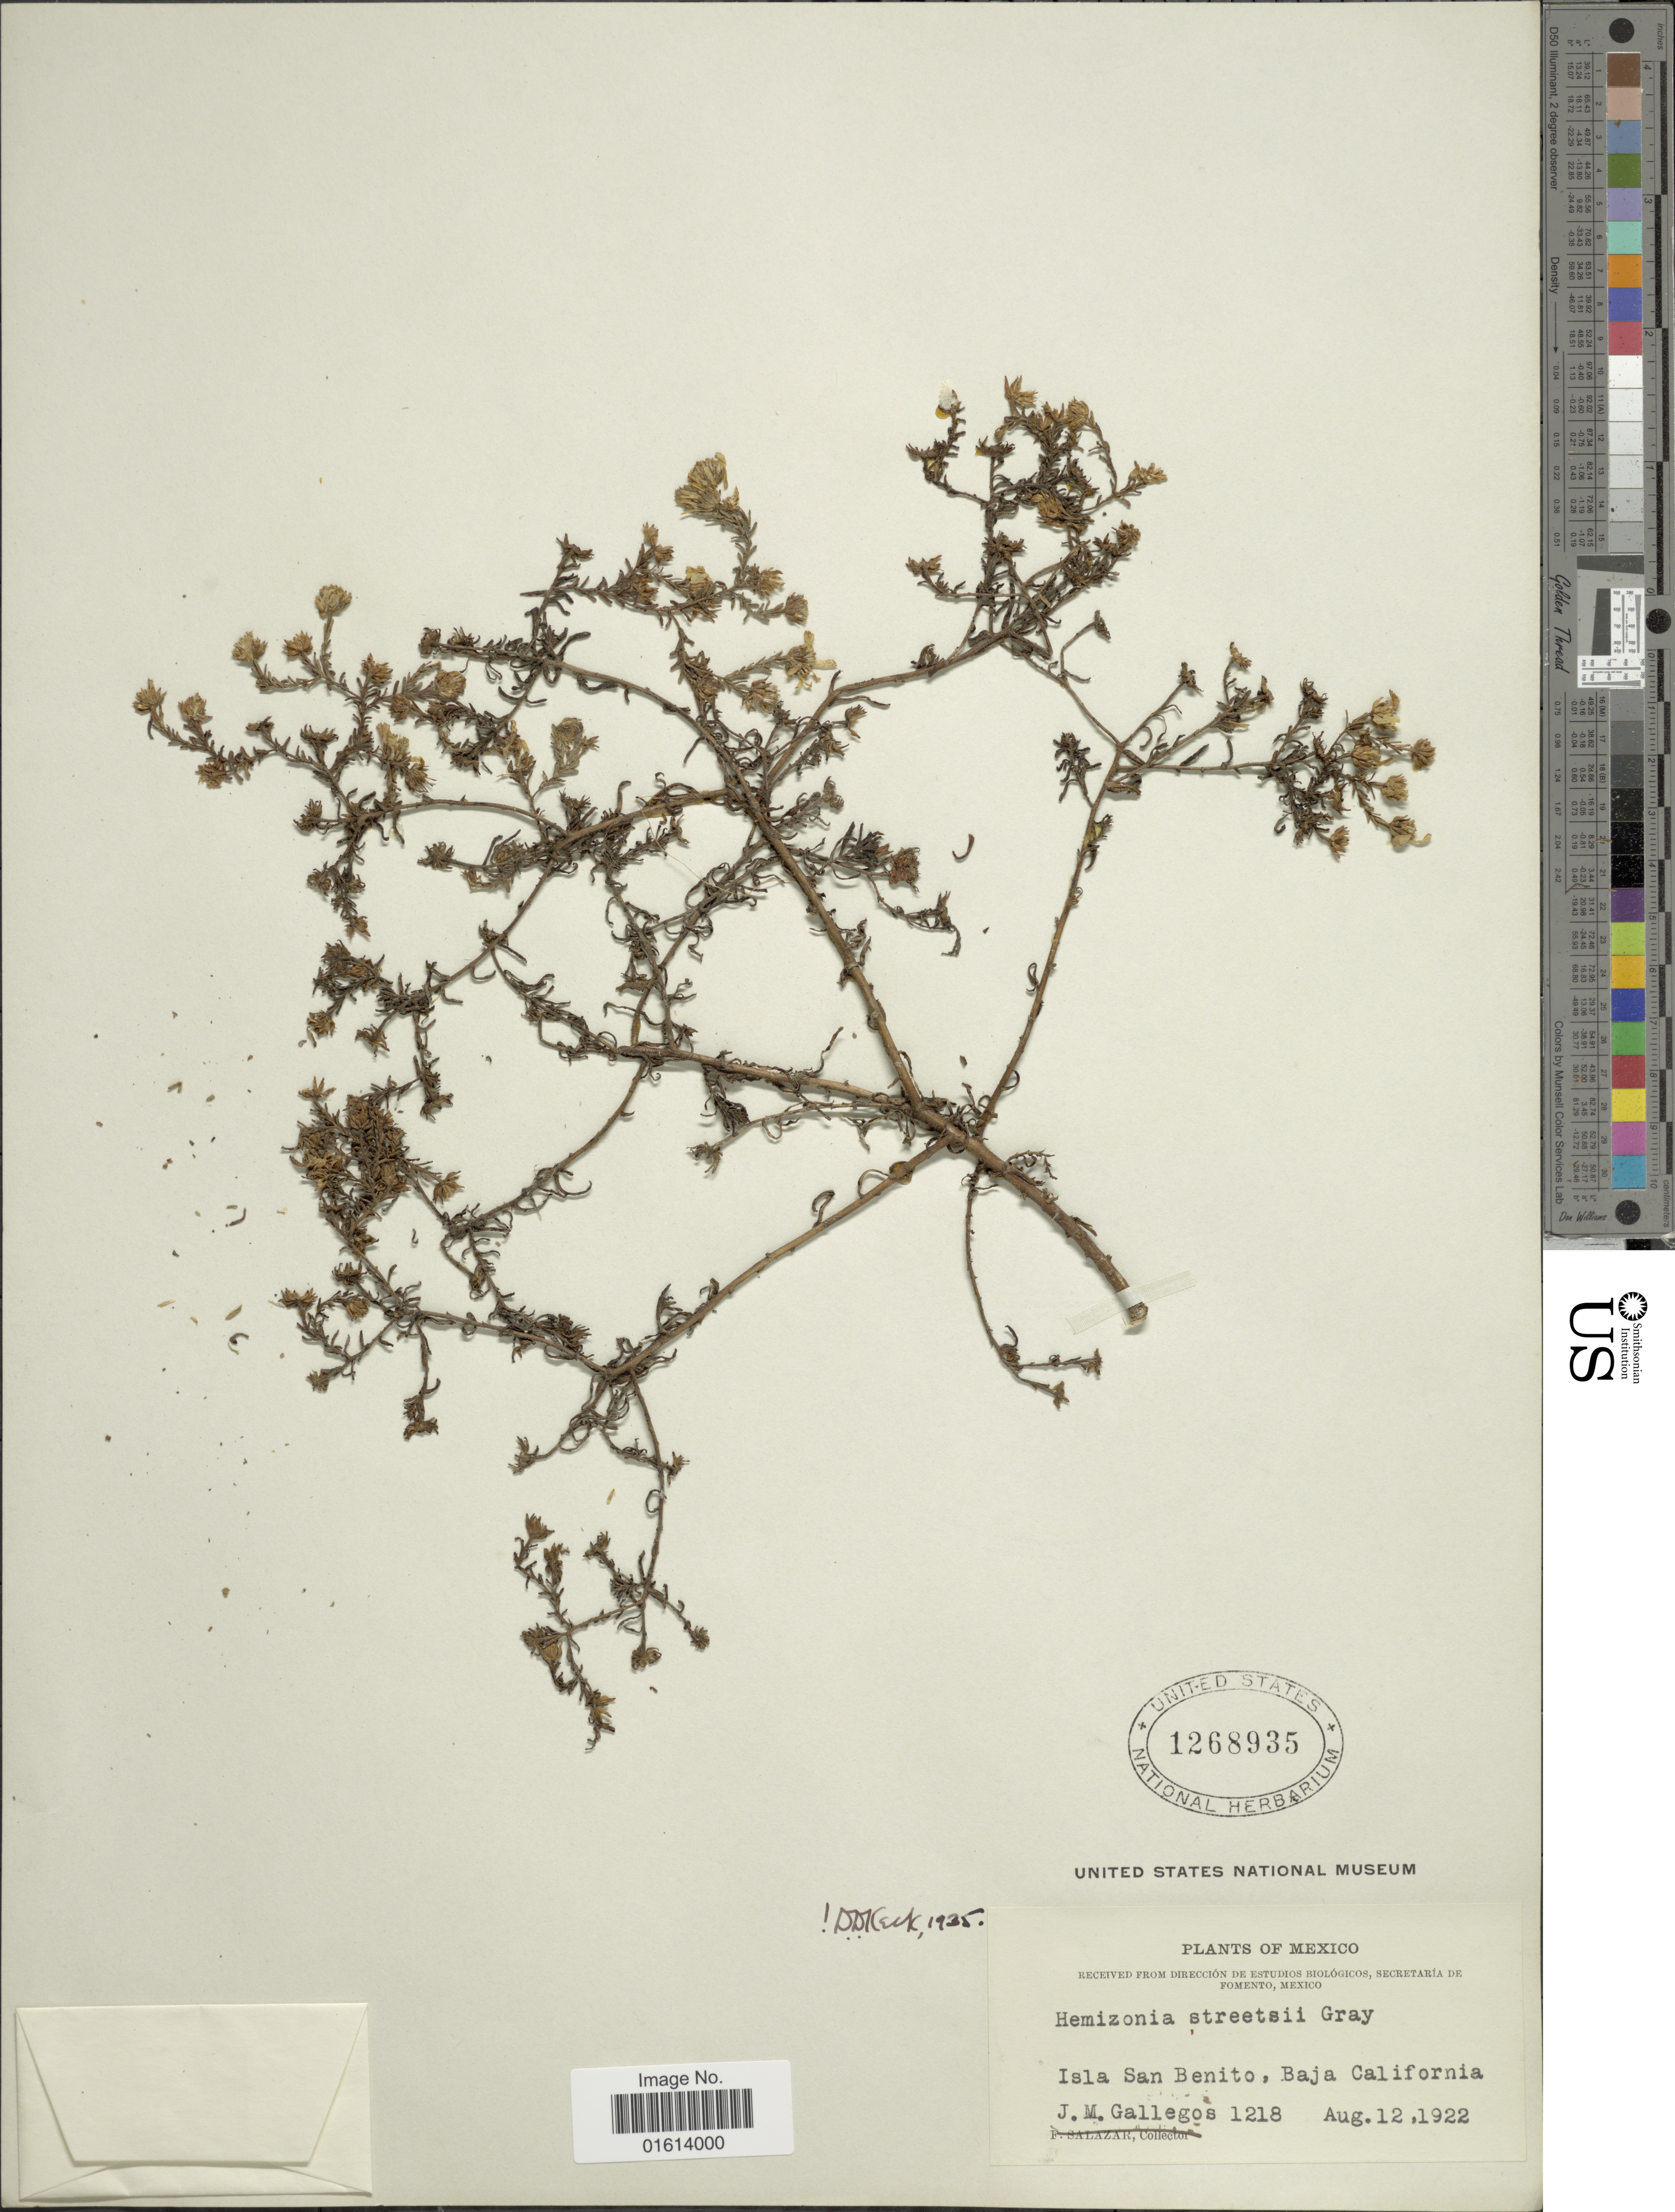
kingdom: Plantae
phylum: Tracheophyta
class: Magnoliopsida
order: Asterales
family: Asteraceae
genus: Deinandra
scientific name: Deinandra streetsii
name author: (A. Gray) B.G. Baldwin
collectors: J. Gallegos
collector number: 1218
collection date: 1922-08-12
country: Mexico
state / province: Baja California Norte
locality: Isla San Benito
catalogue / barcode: US 1268935